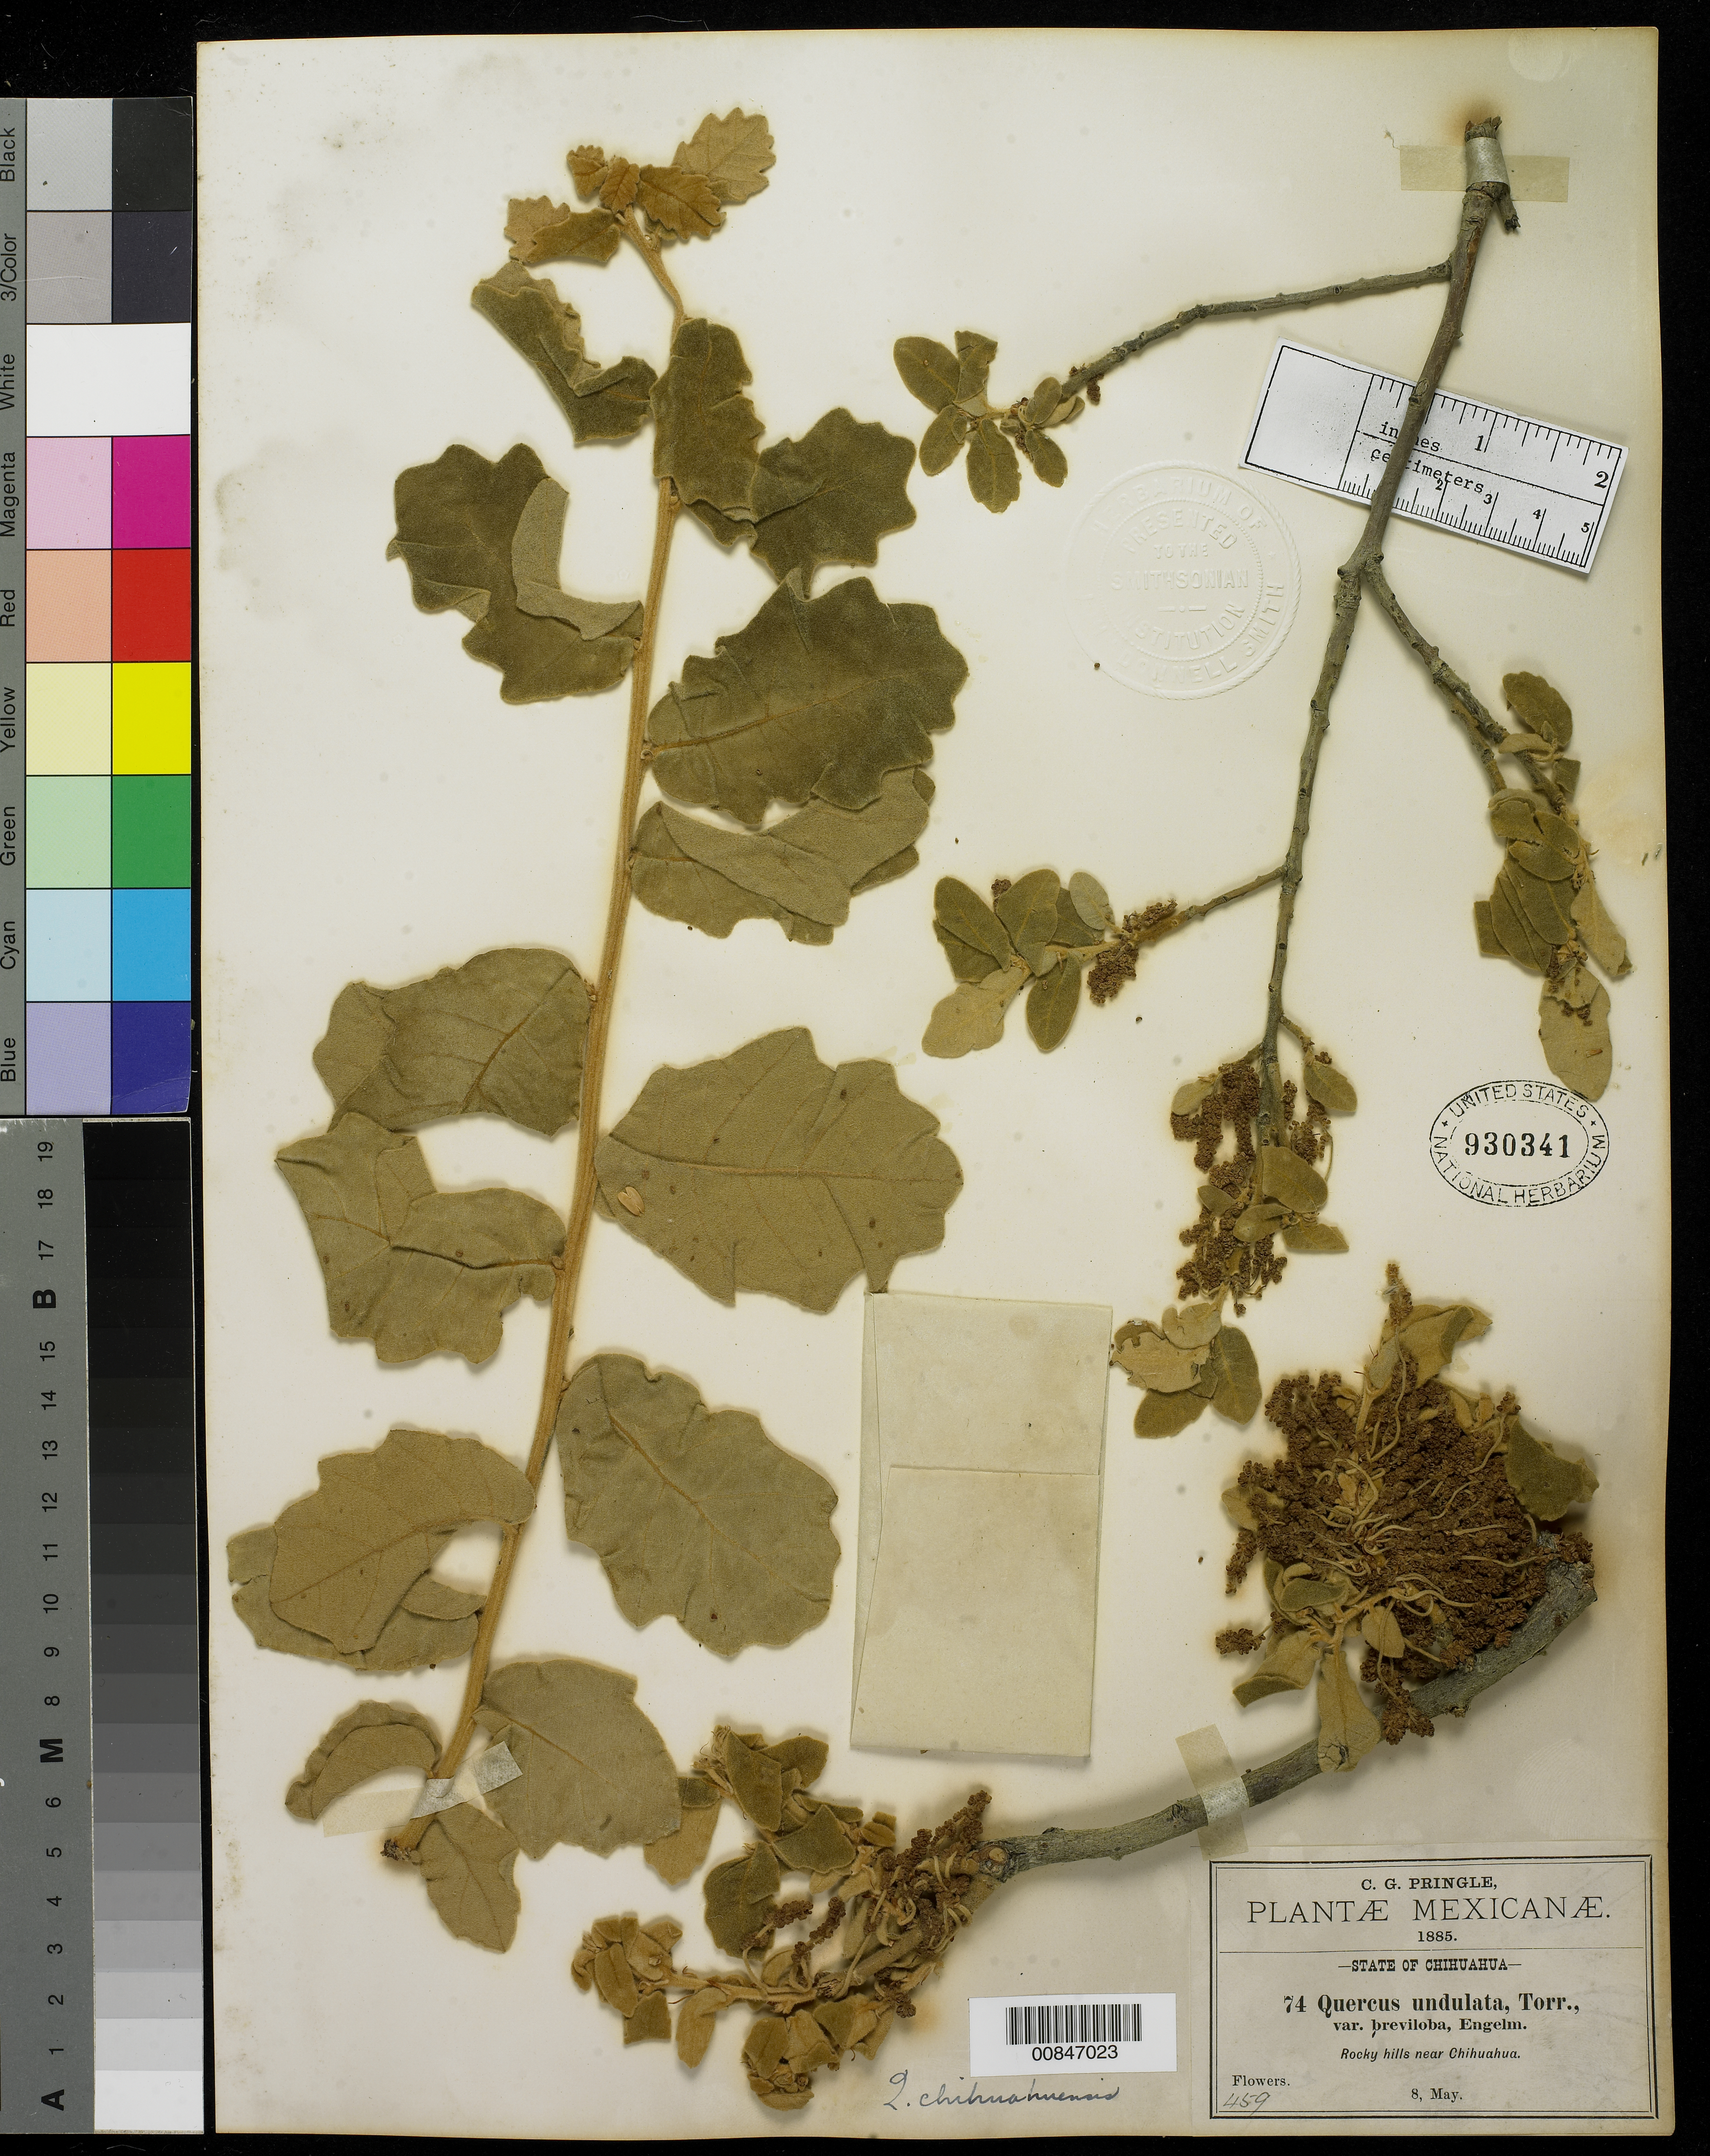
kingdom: Plantae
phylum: Tracheophyta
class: Magnoliopsida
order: Fagales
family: Fagaceae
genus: Quercus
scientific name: Quercus chihuahuensis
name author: Trel.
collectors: C. G. Pringle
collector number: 74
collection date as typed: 08 May 1885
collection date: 1885-05-08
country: Mexico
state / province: Chihuahua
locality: Near Chihuahua.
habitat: Rocky hills.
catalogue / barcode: US 930341